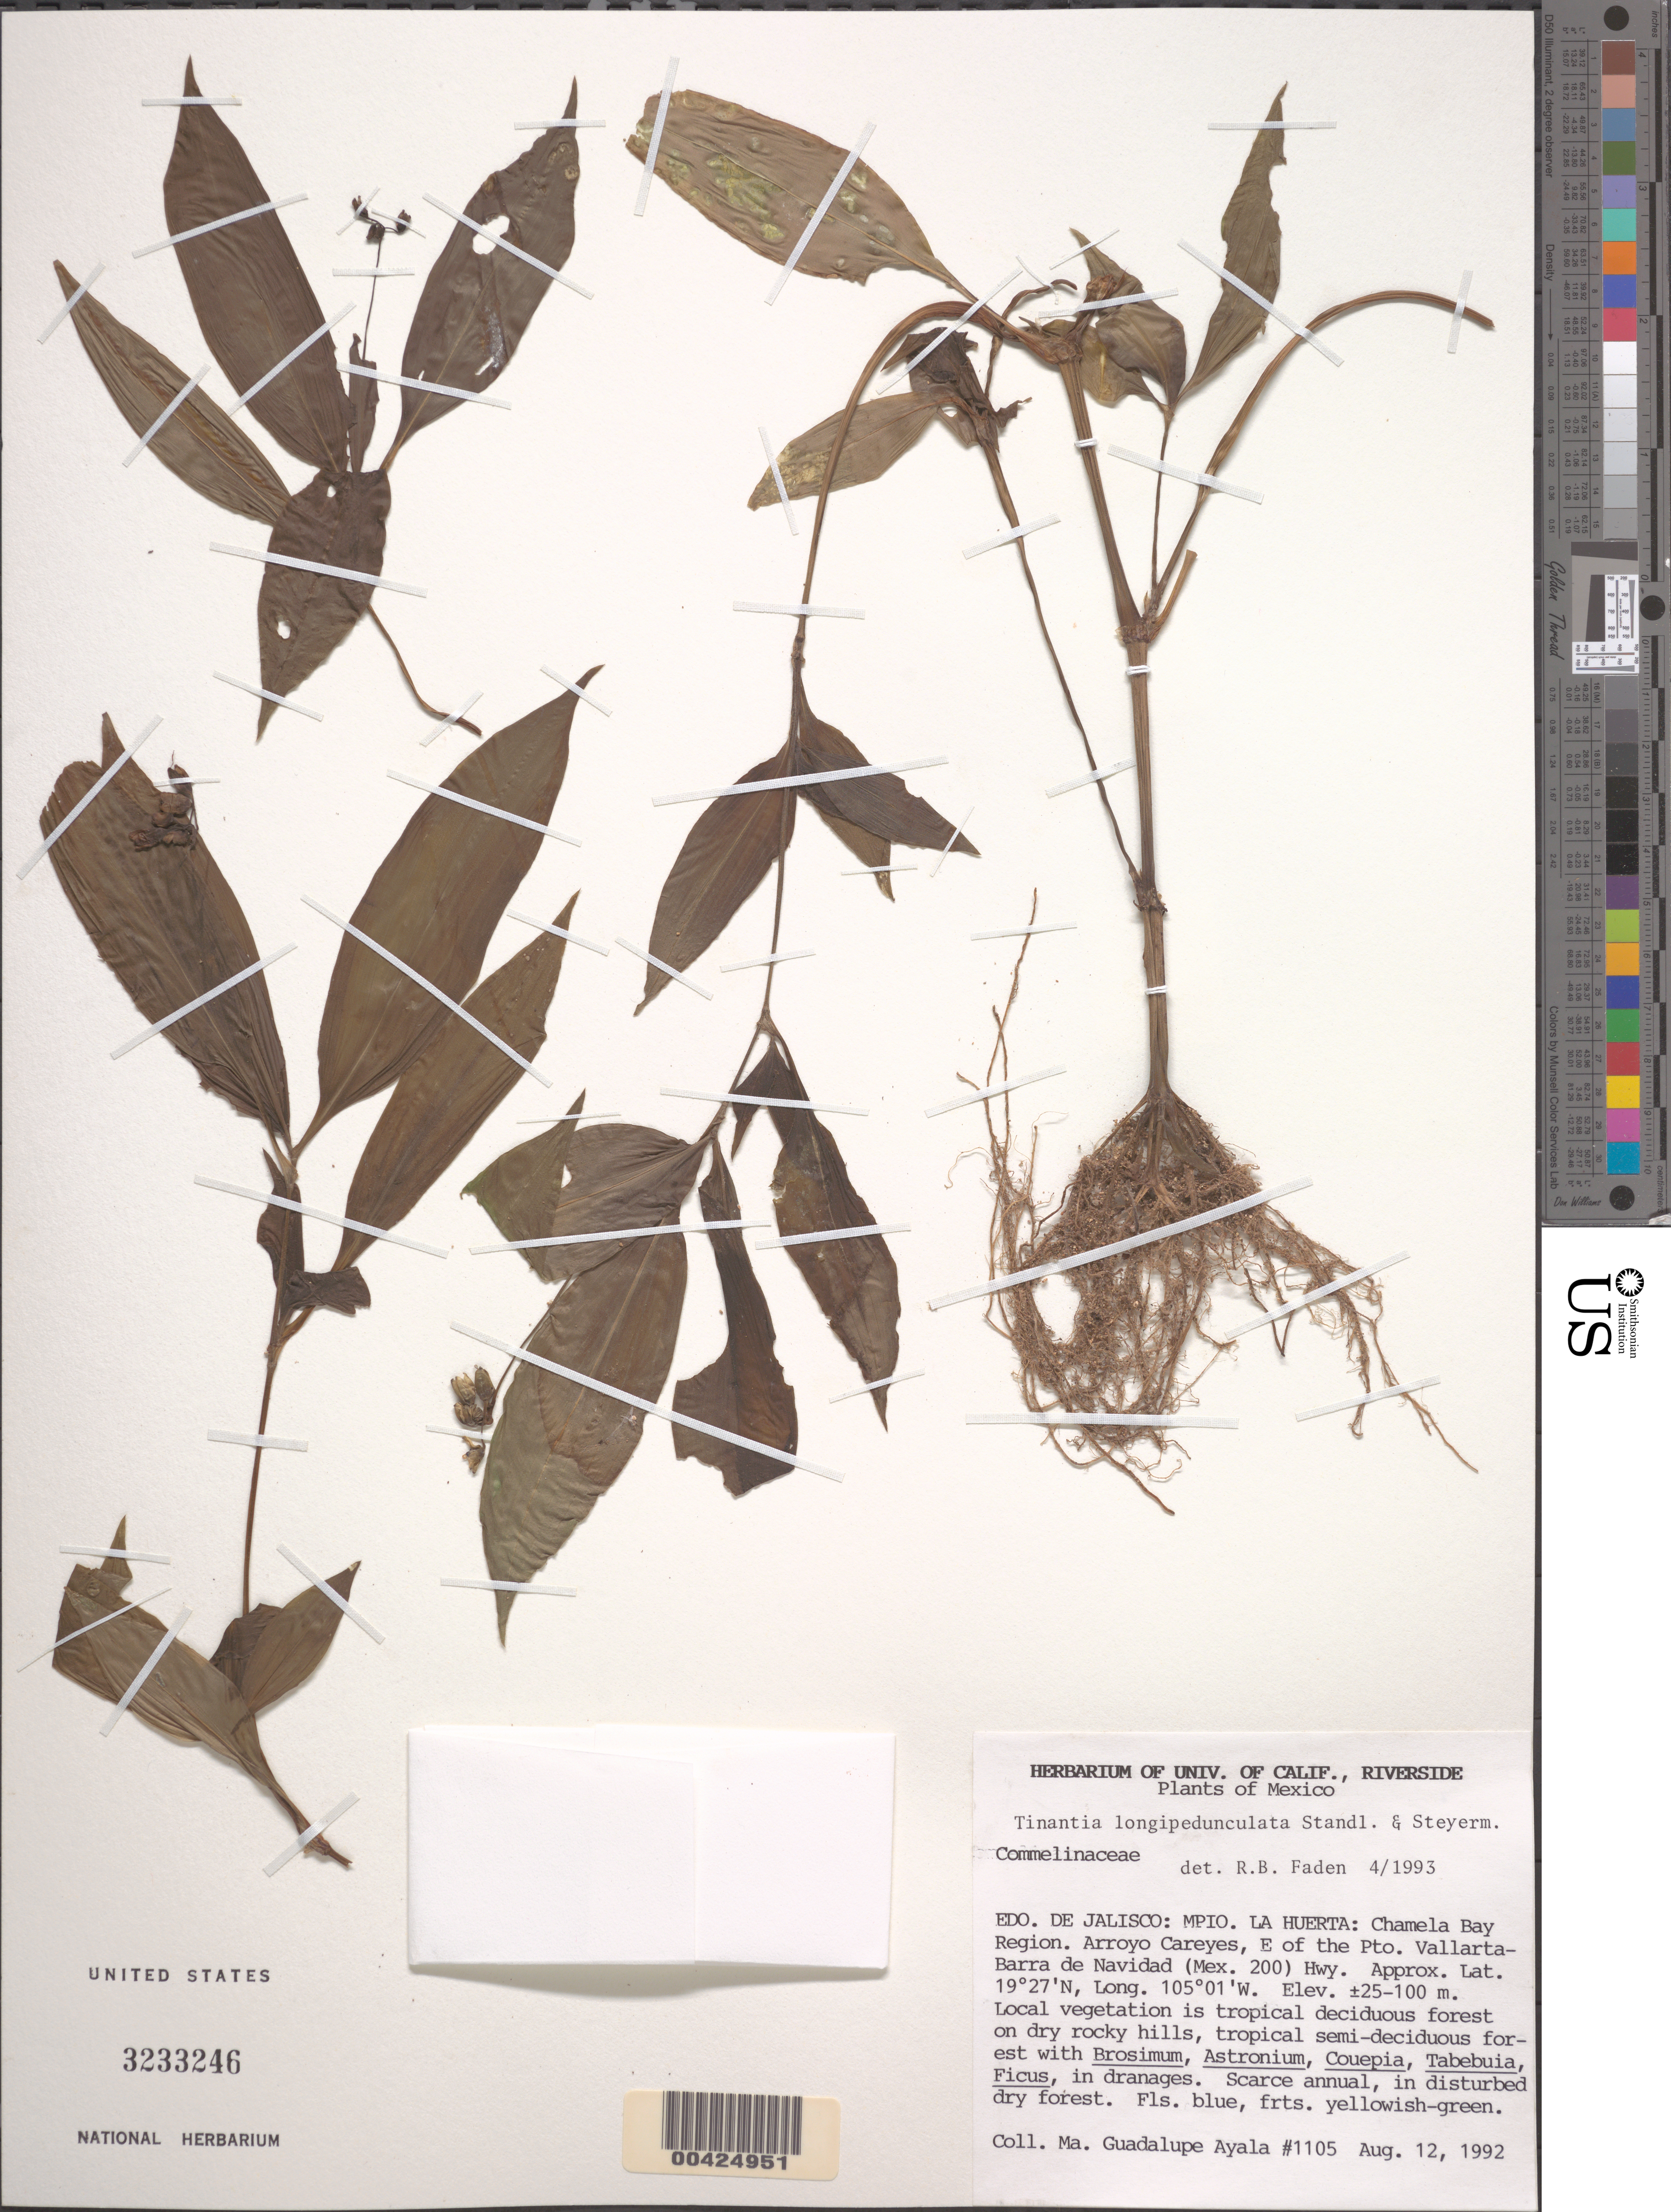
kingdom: Plantae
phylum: Tracheophyta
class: Liliopsida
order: Commelinales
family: Commelinaceae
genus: Tinantia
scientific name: Tinantia longipedunculata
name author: Standl. & Steyerm.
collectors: M. G. Ayala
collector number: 1105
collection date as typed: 12 Aug 1992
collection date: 1992-08-12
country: Mexico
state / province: Jalisco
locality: La Huerta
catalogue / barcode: US 3233246